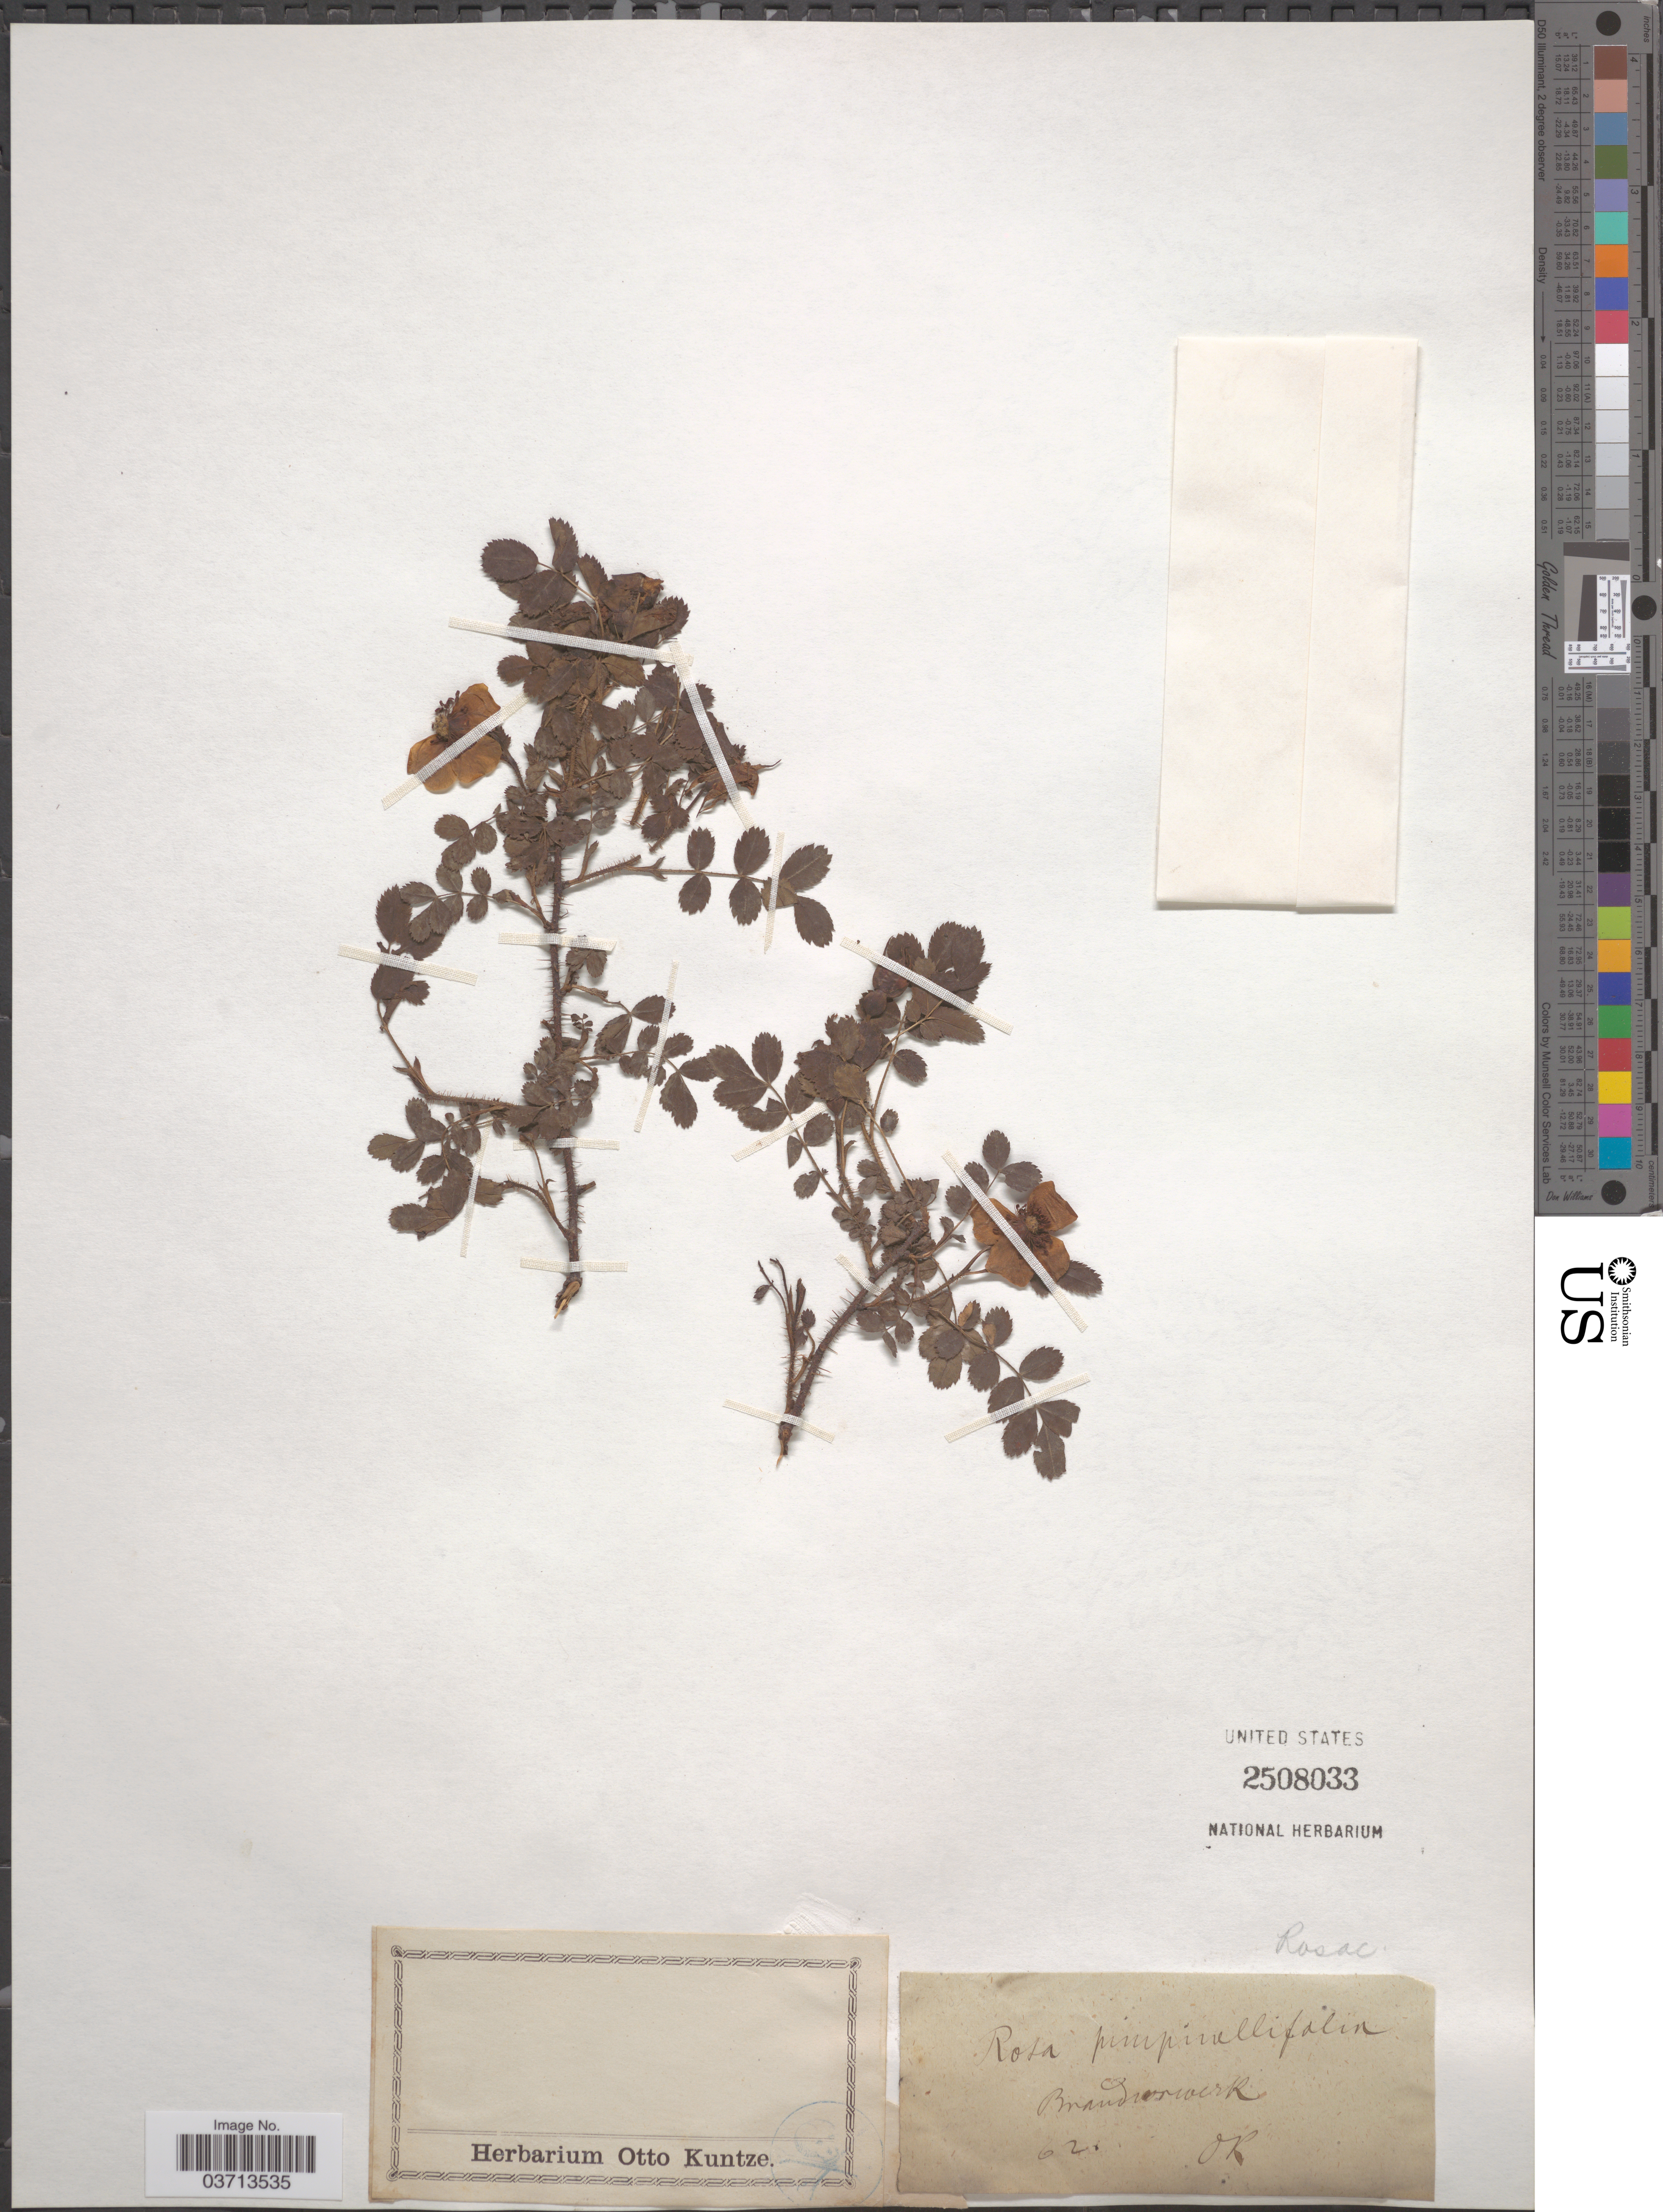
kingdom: Plantae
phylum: Tracheophyta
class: Magnoliopsida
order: Rosales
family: Rosaceae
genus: Rosa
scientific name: Rosa pimpinellifolia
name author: L.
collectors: ex herb. Otto Kuntze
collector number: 62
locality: Brandronwerk [interpreted].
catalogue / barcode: US 2508033